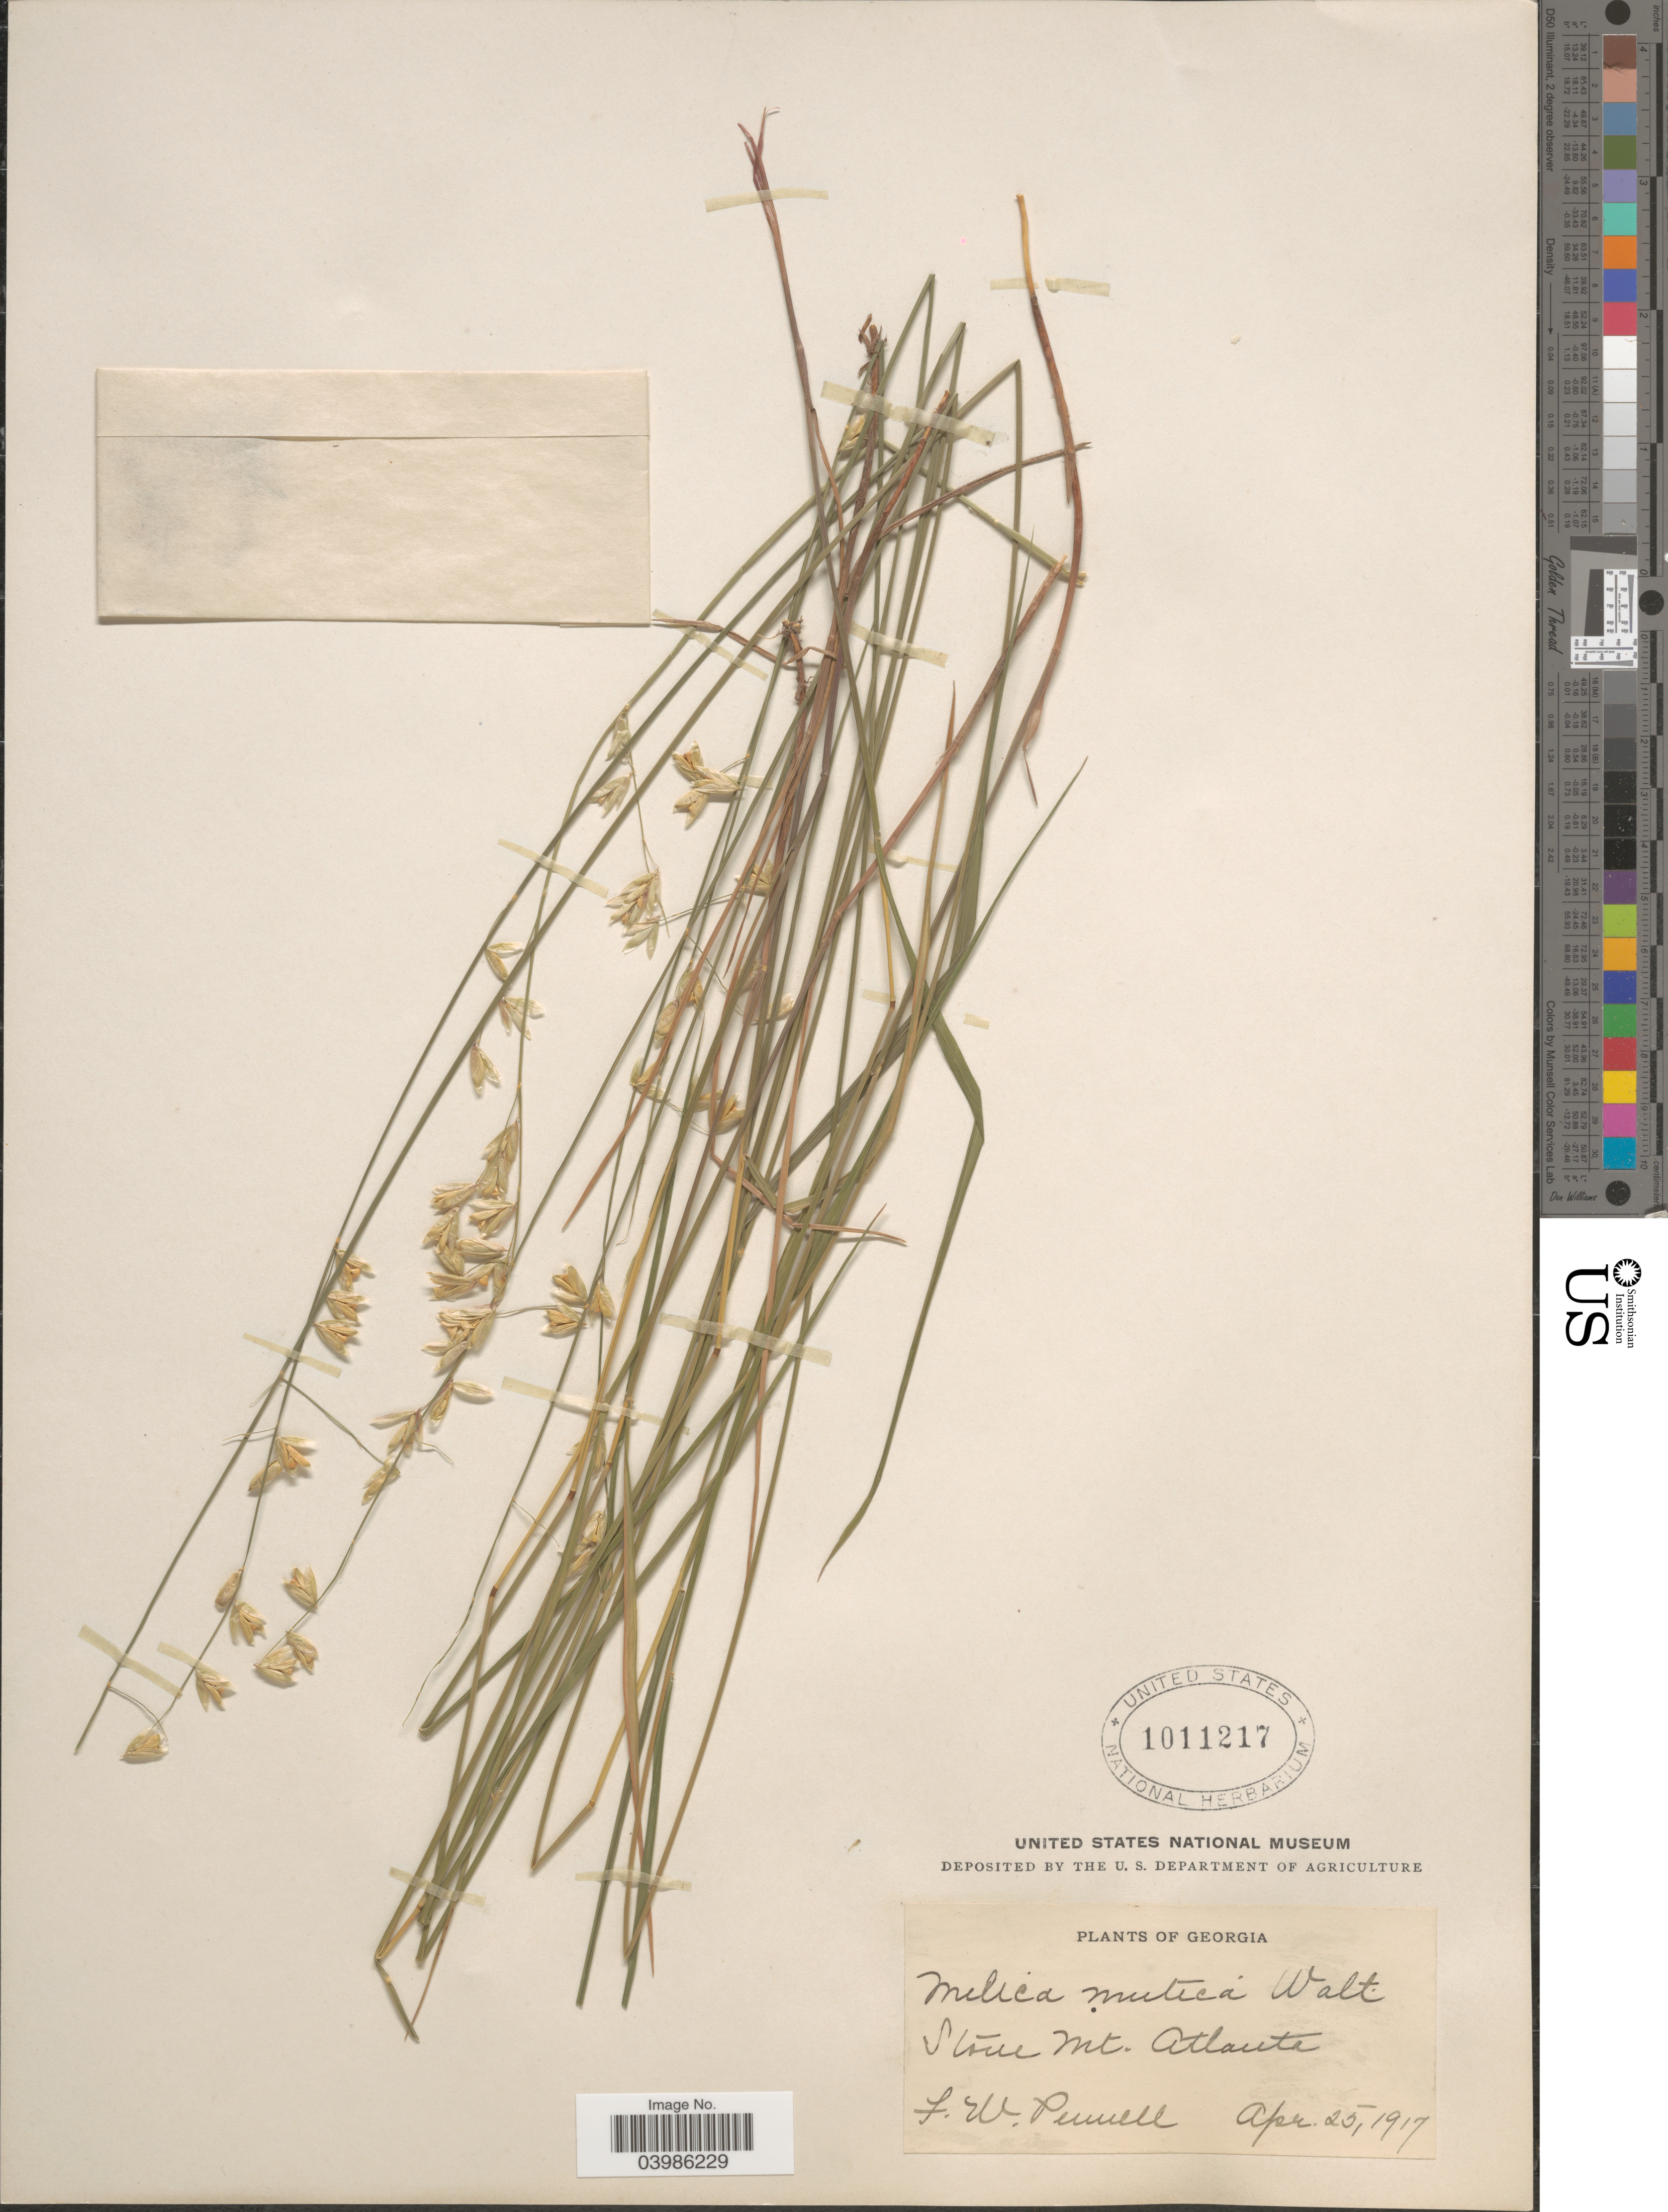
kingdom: Plantae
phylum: Tracheophyta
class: Liliopsida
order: Poales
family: Poaceae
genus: Melica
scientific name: Melica mutica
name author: Walter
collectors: F. W. Pennell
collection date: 1917-04-25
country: United States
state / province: Georgia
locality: Stone Mt. Atlanta.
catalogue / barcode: US 1011217